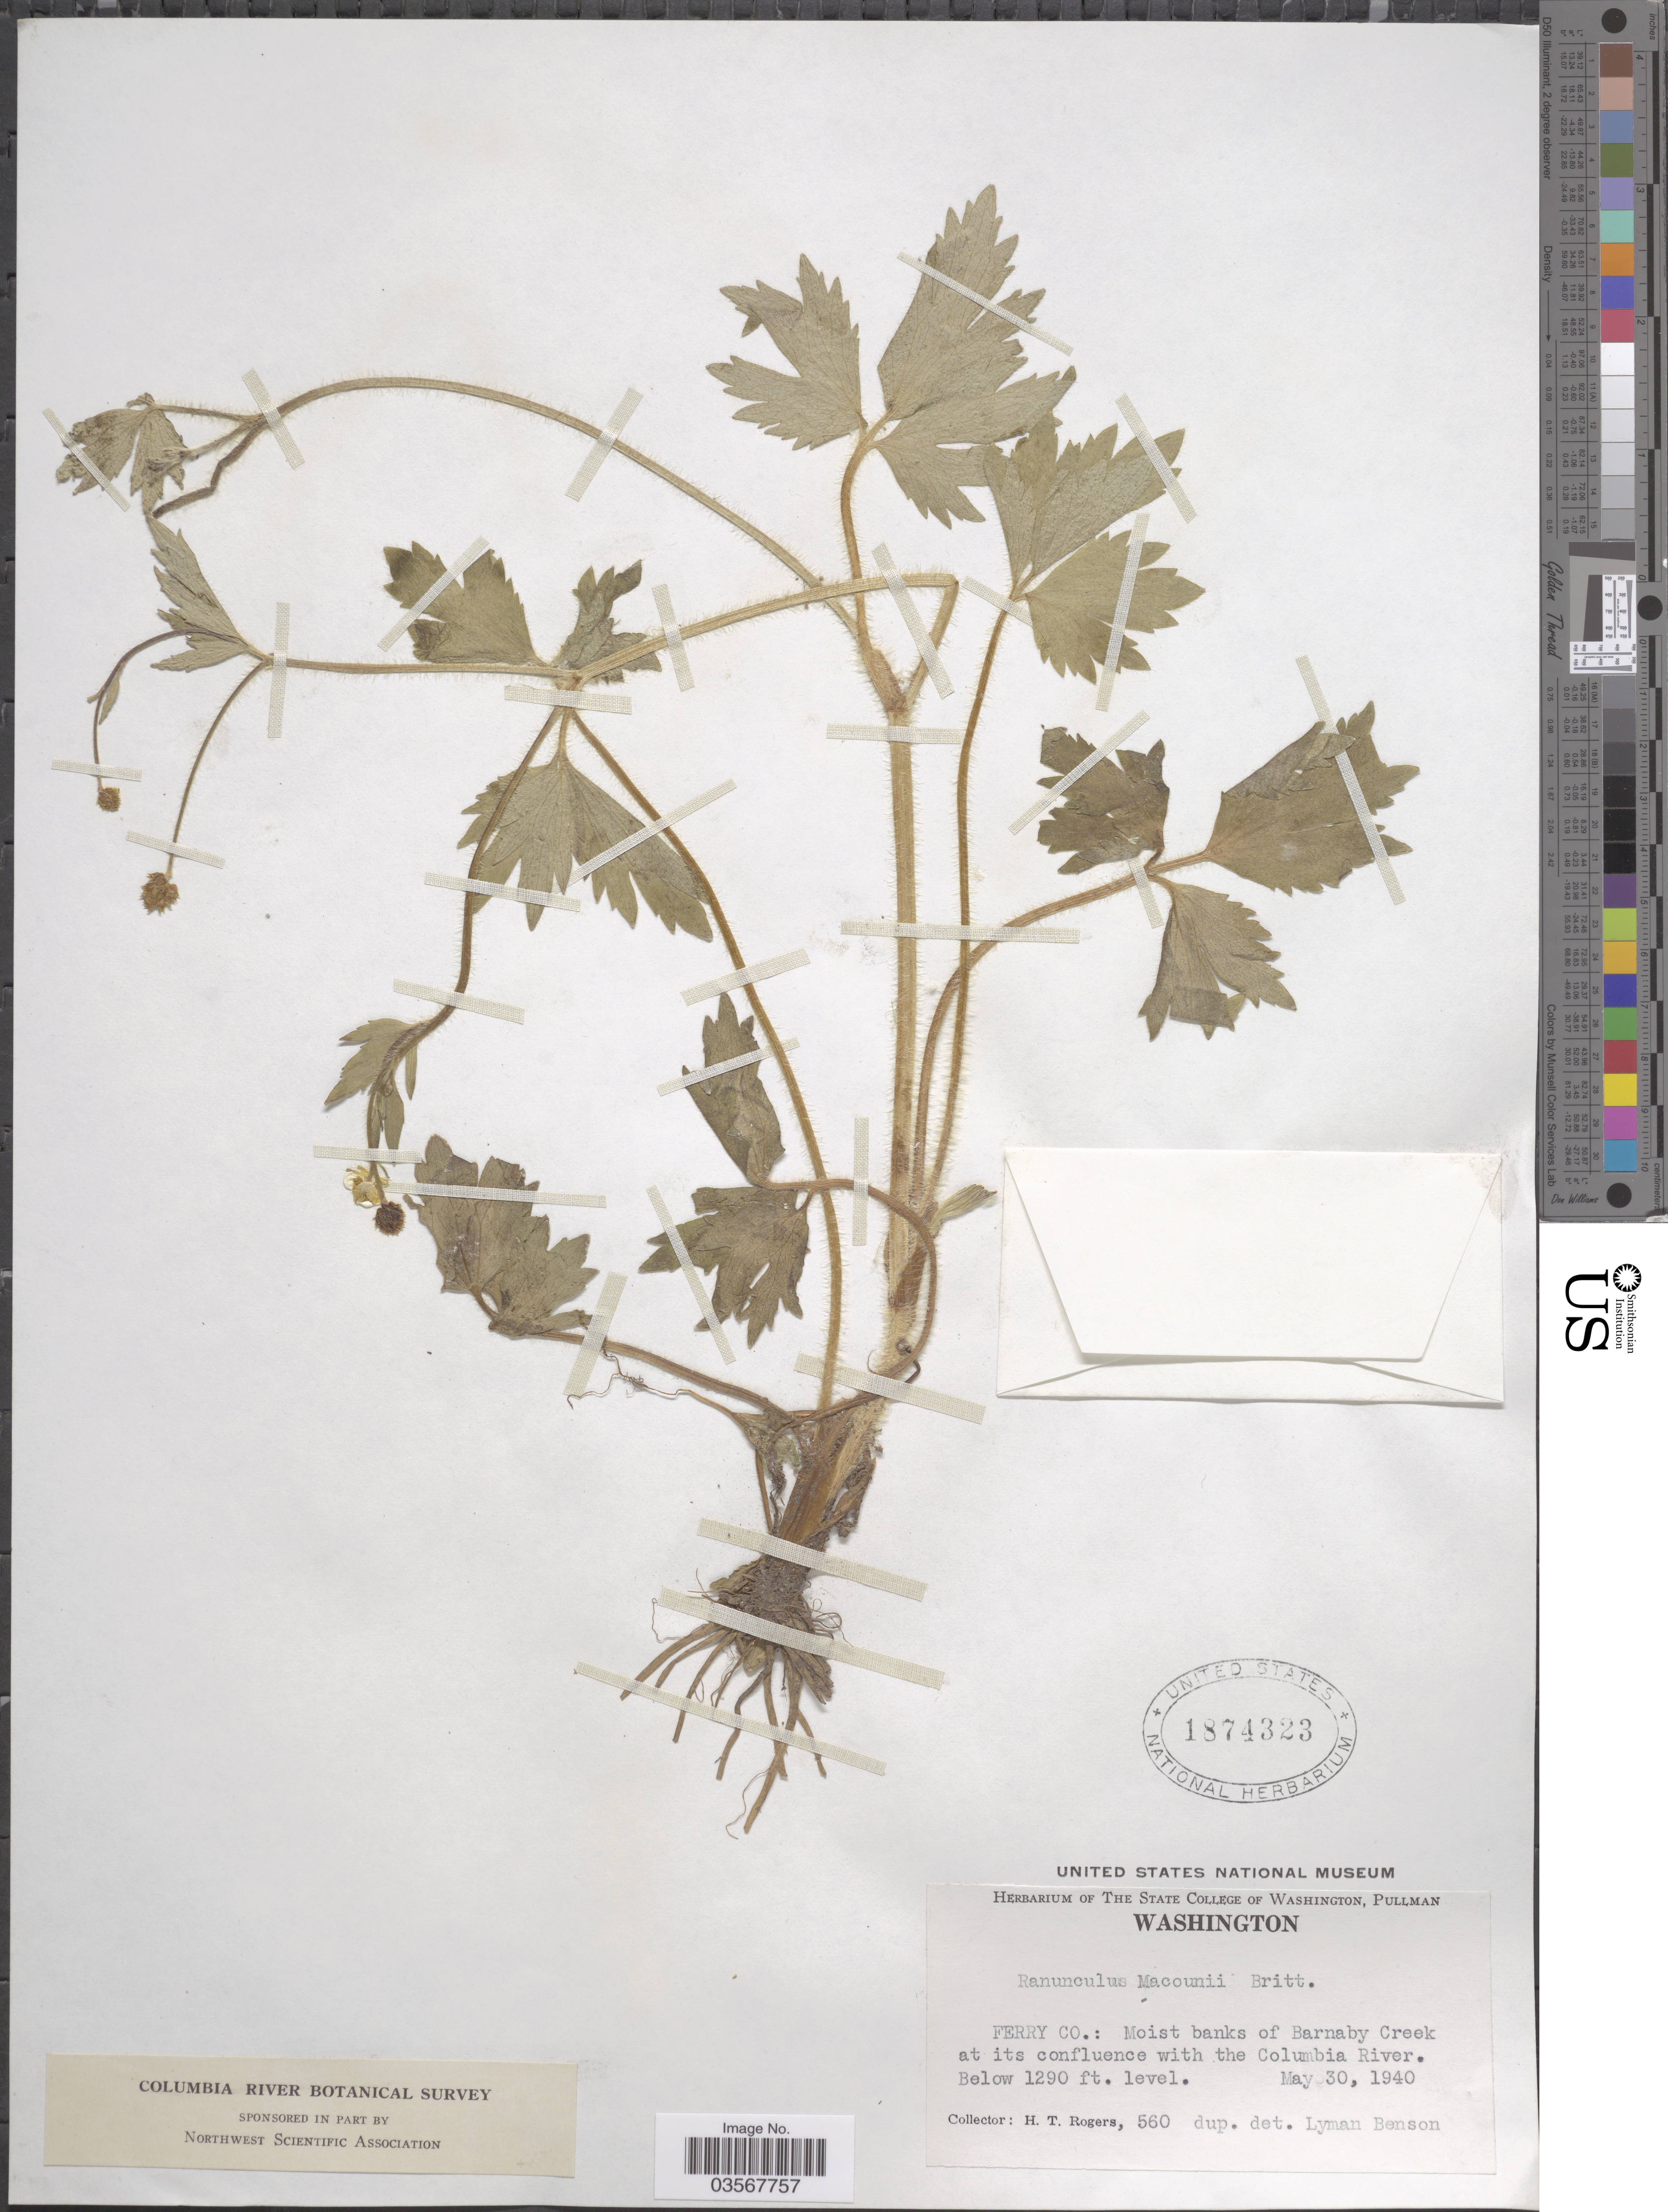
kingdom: Plantae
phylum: Tracheophyta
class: Magnoliopsida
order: Ranunculales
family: Ranunculaceae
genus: Ranunculus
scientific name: Ranunculus macounii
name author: Britton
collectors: H. Rogers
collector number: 560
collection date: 1940-05-30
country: United States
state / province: Washington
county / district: Ferry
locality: Ferry Co.: Moist banks of Barnaby Creek at its confluence with the Columbia River.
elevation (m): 393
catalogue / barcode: US 1874323